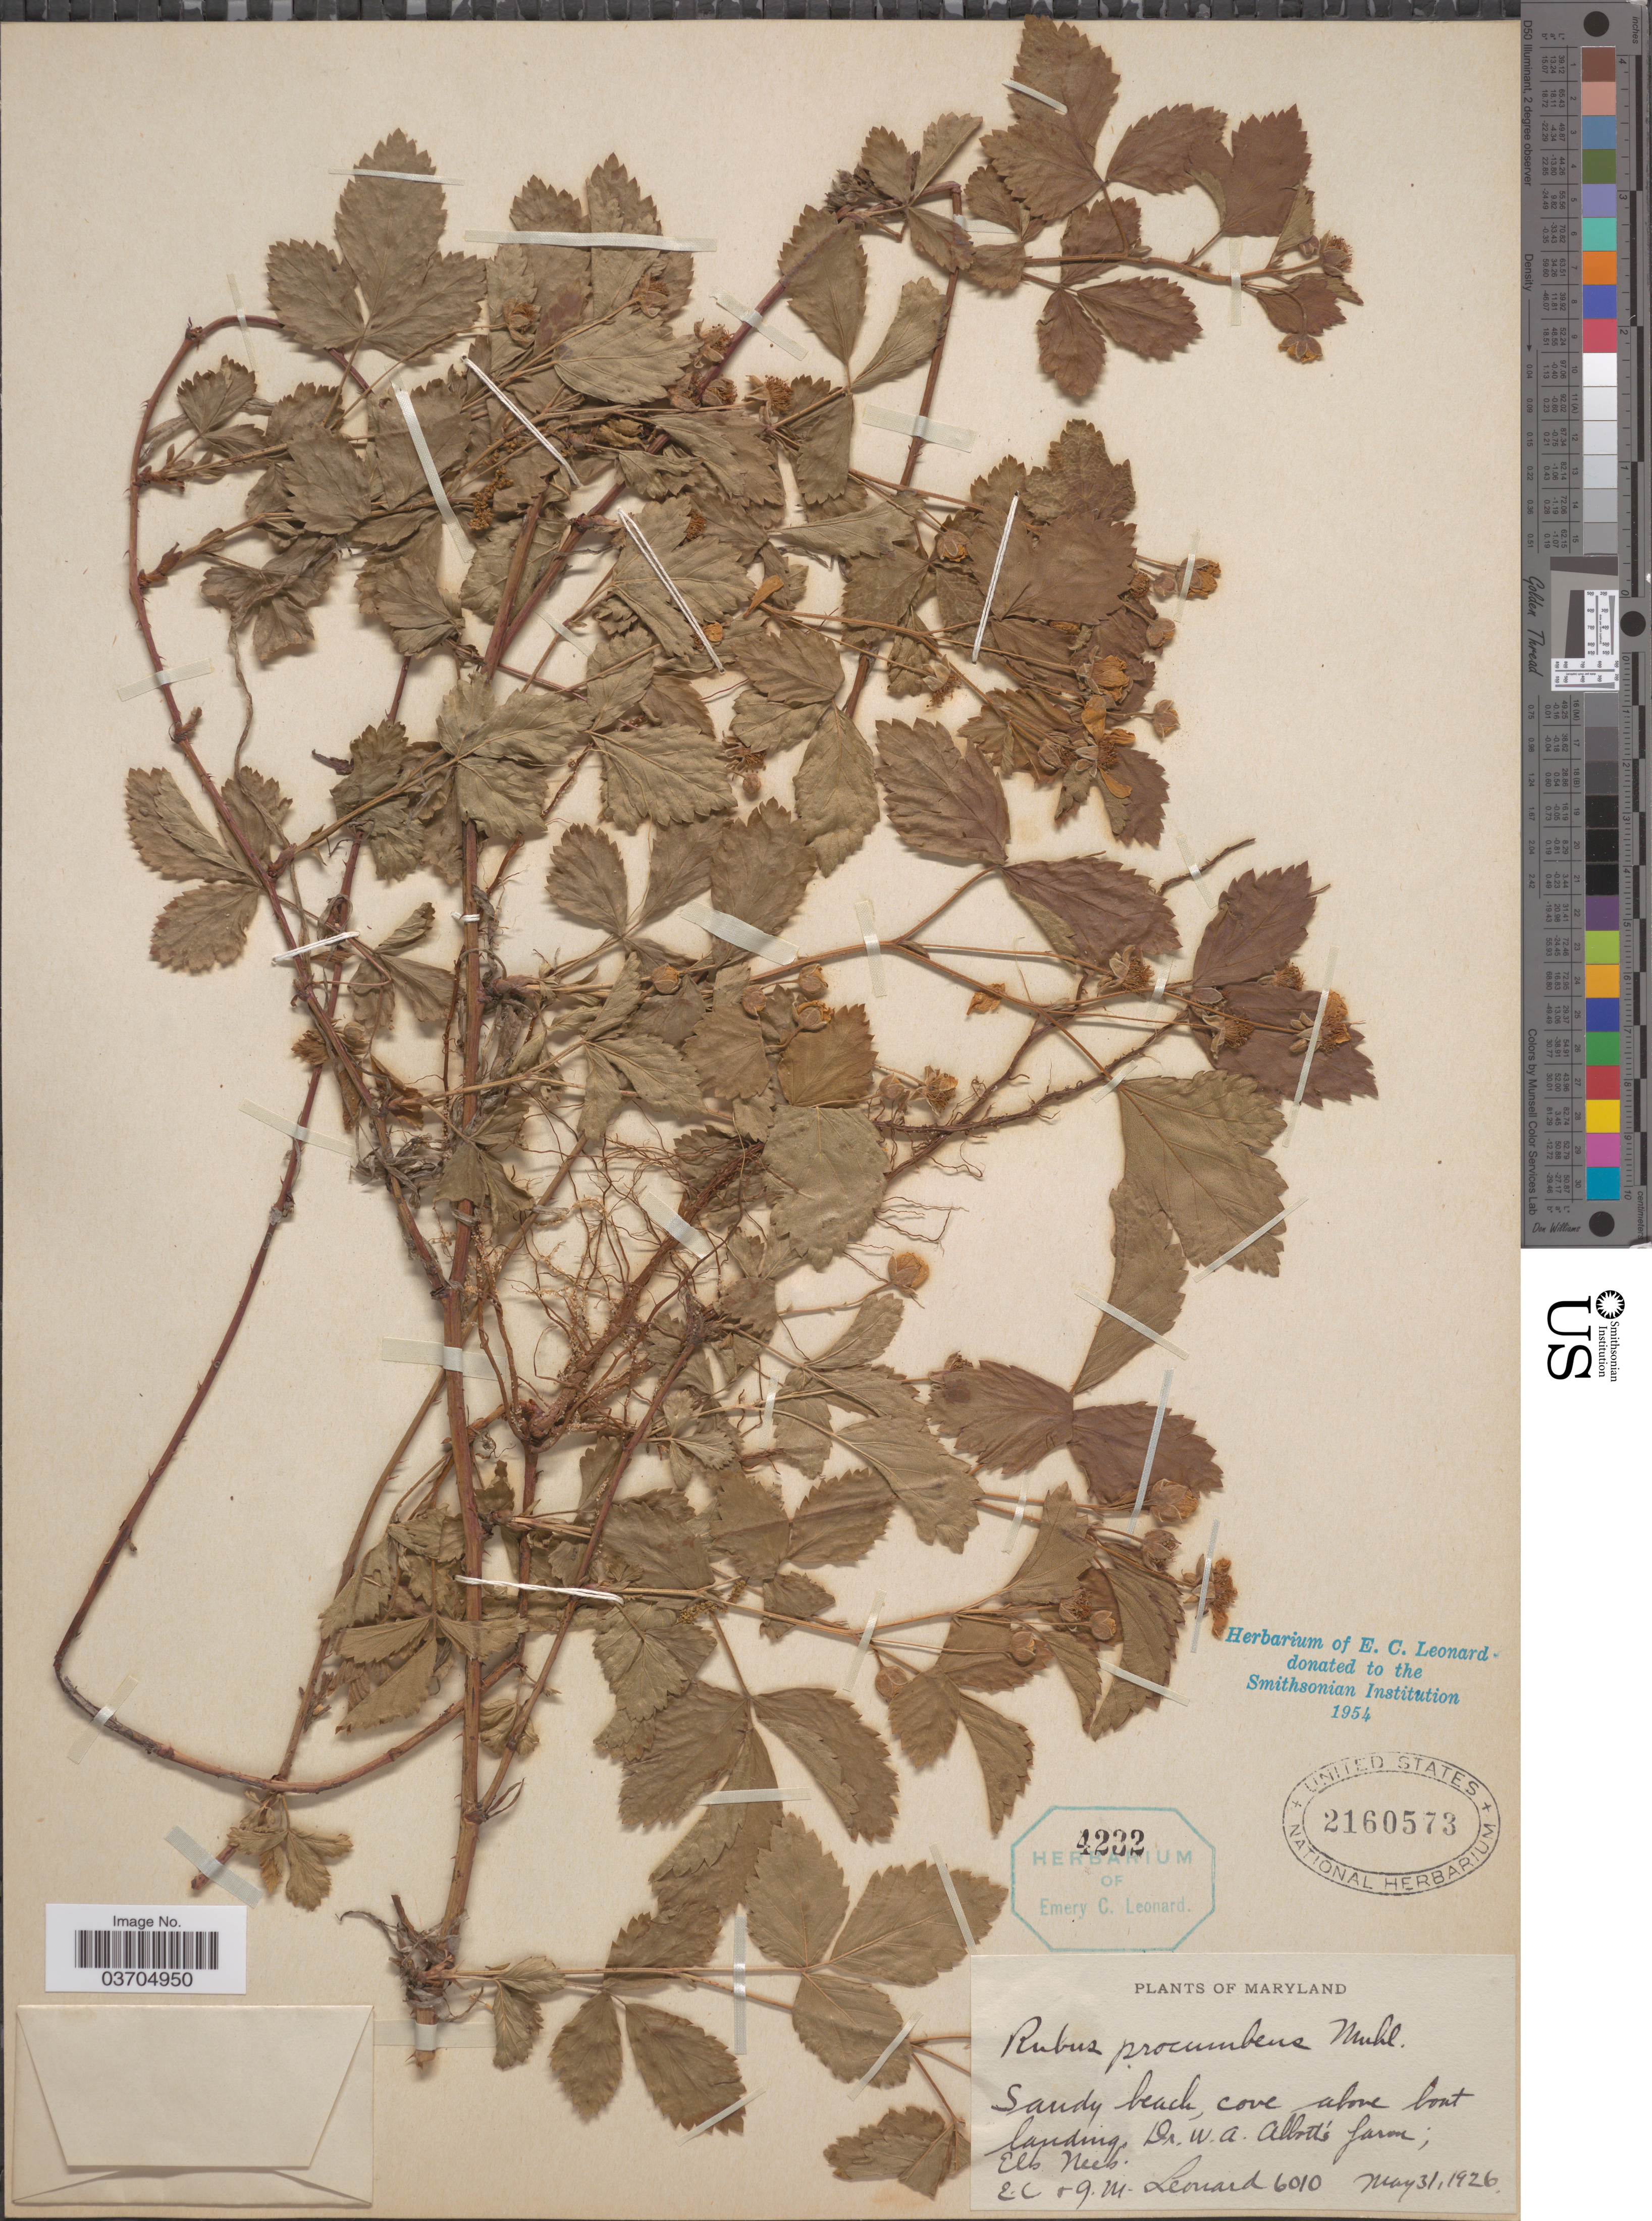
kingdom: Plantae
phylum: Tracheophyta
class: Magnoliopsida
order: Rosales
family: Rosaceae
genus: Rubus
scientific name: Rubus procumbens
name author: Muhl.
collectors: E. C. Leonard & G. M. Leonard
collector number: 6010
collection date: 1926-05-31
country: United States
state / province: Maryland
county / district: Cecil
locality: Dr. W.A. Albott's farm. Elk Neck.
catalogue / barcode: US 2160573